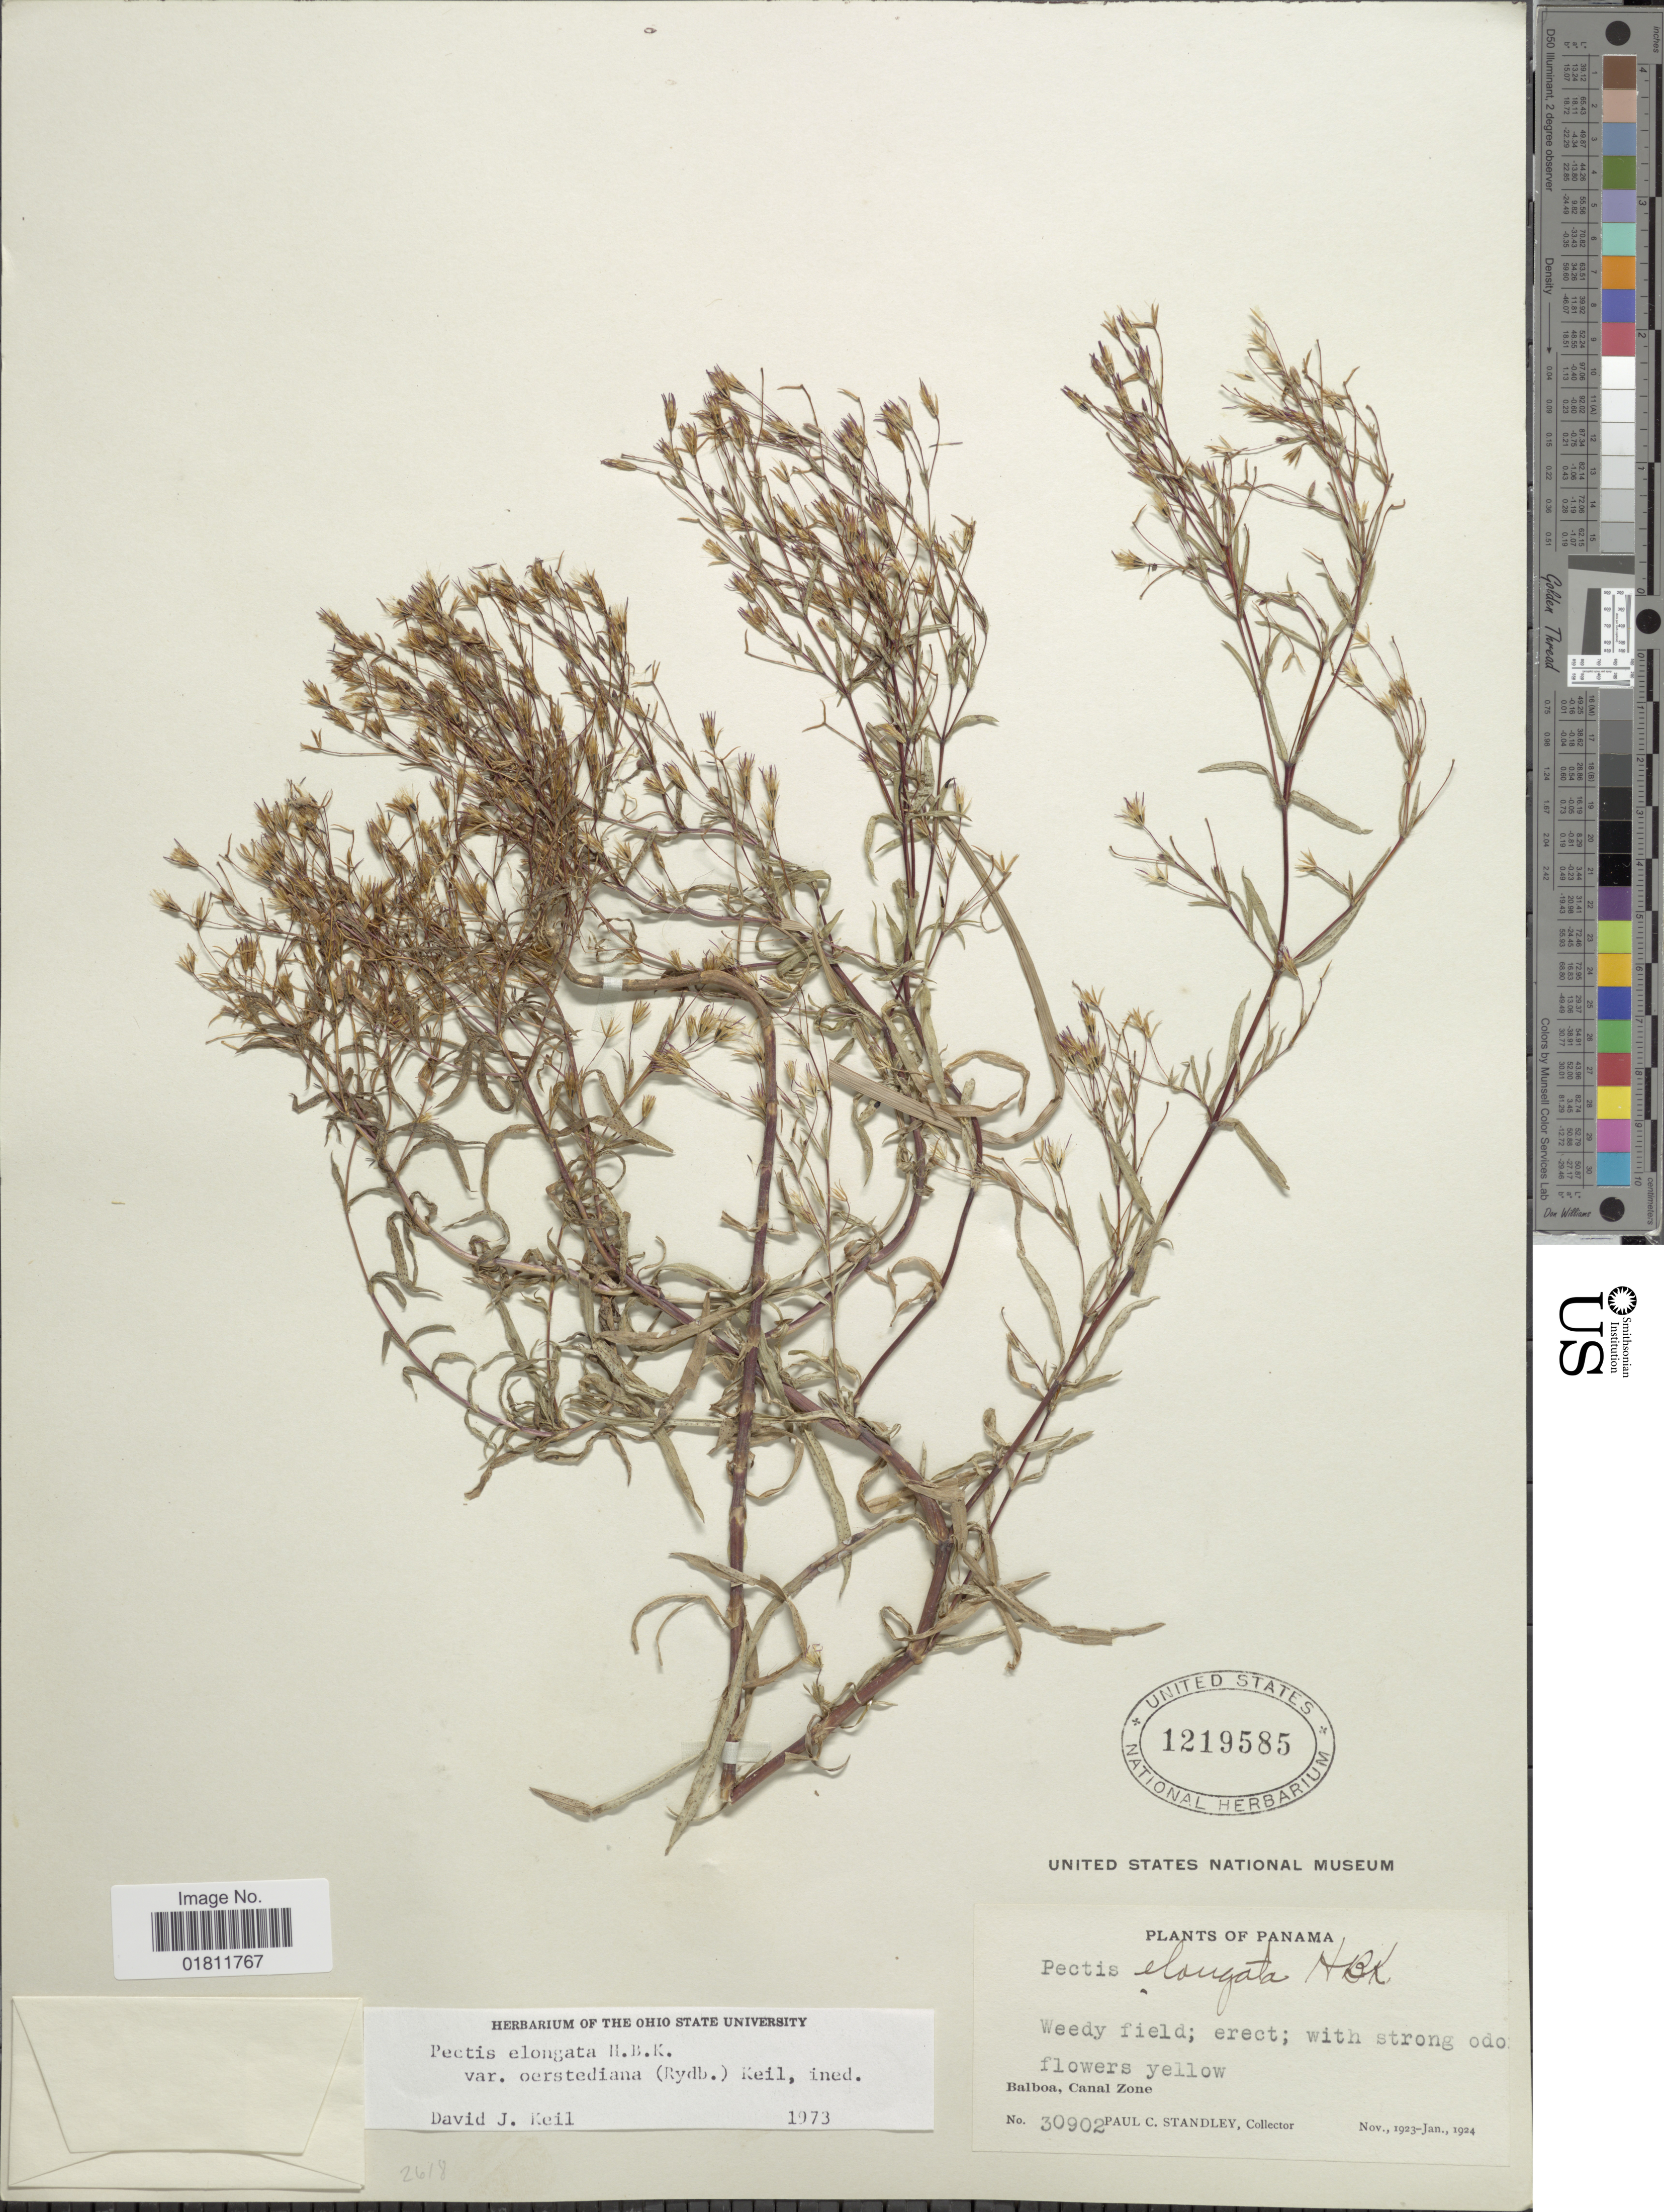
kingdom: Plantae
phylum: Tracheophyta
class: Magnoliopsida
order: Asterales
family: Asteraceae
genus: Pectis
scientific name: Pectis elongata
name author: Kunth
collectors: P. C. Standley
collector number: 30902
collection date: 1923-11/1924-01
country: Panama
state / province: Colón / Panamá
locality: Balboa, Canal Zone.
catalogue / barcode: US 1219585